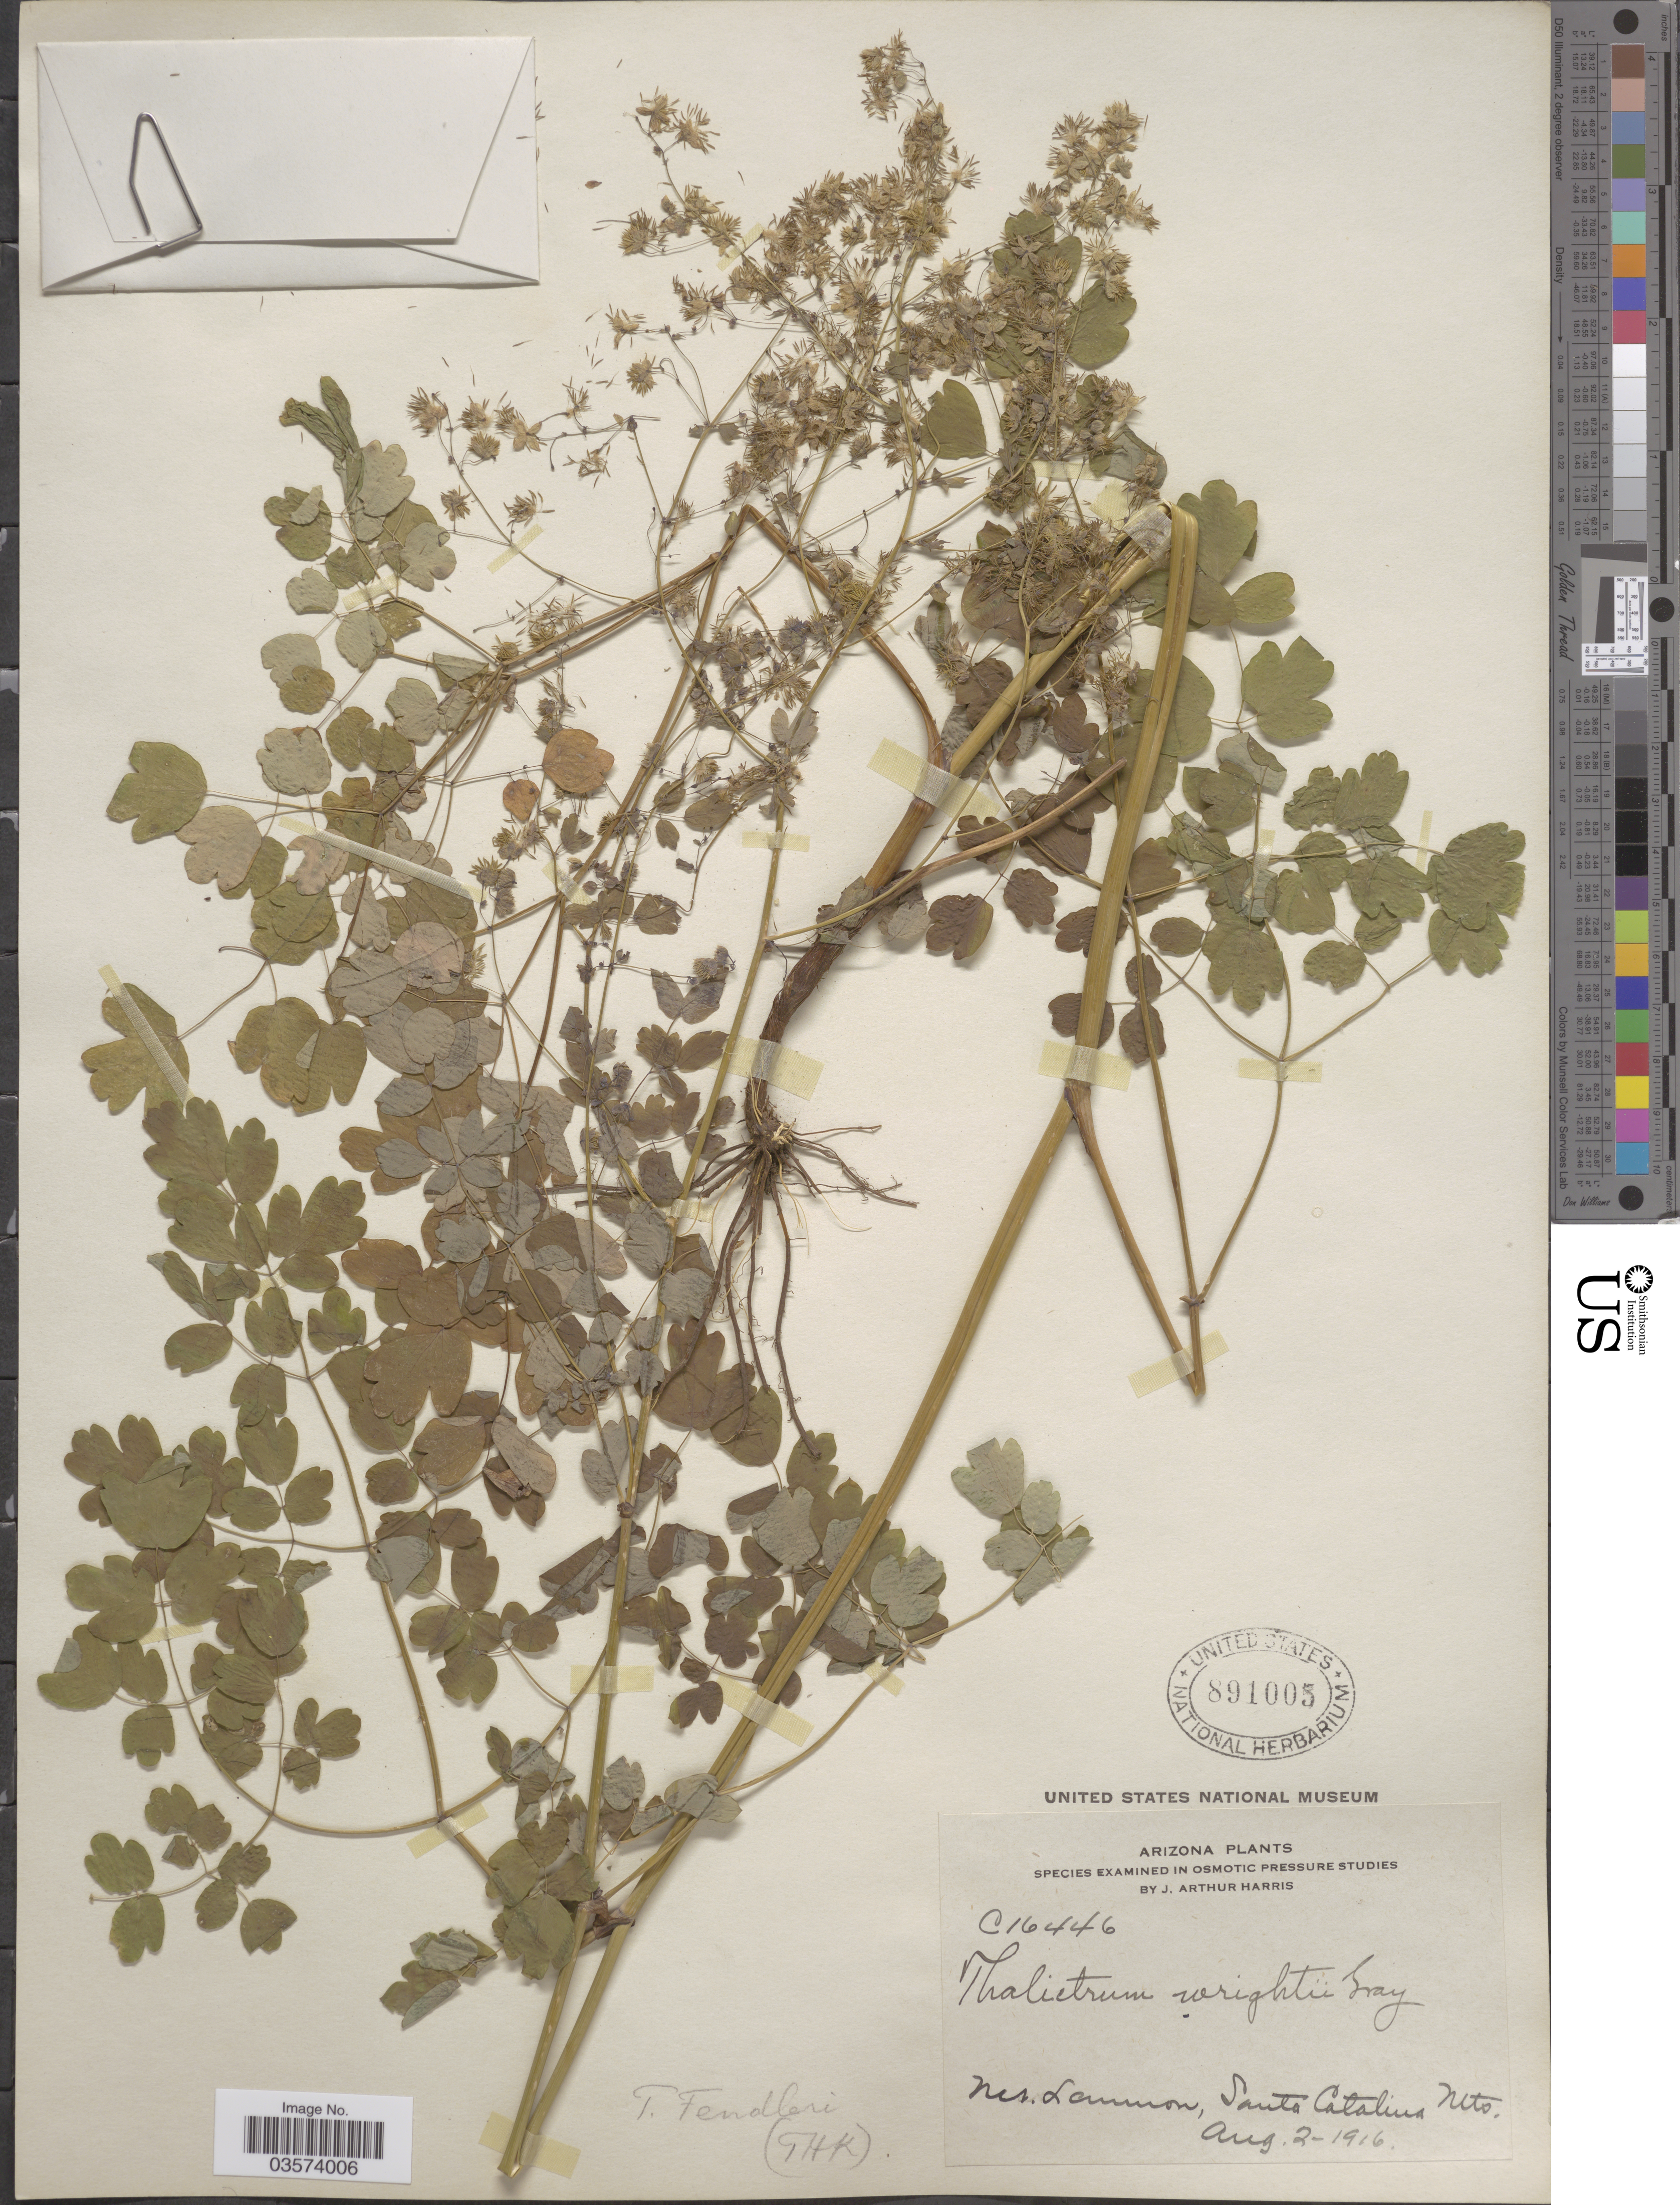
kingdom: Plantae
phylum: Tracheophyta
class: Magnoliopsida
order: Ranunculales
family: Ranunculaceae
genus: Thalictrum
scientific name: Thalictrum fendleri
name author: Engelm. ex A. Gray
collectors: J. A. Harris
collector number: C16446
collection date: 1916-08-02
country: United States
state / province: Arizona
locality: Mt. Lemmon, Santa Catalina Mts.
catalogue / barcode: US 891005